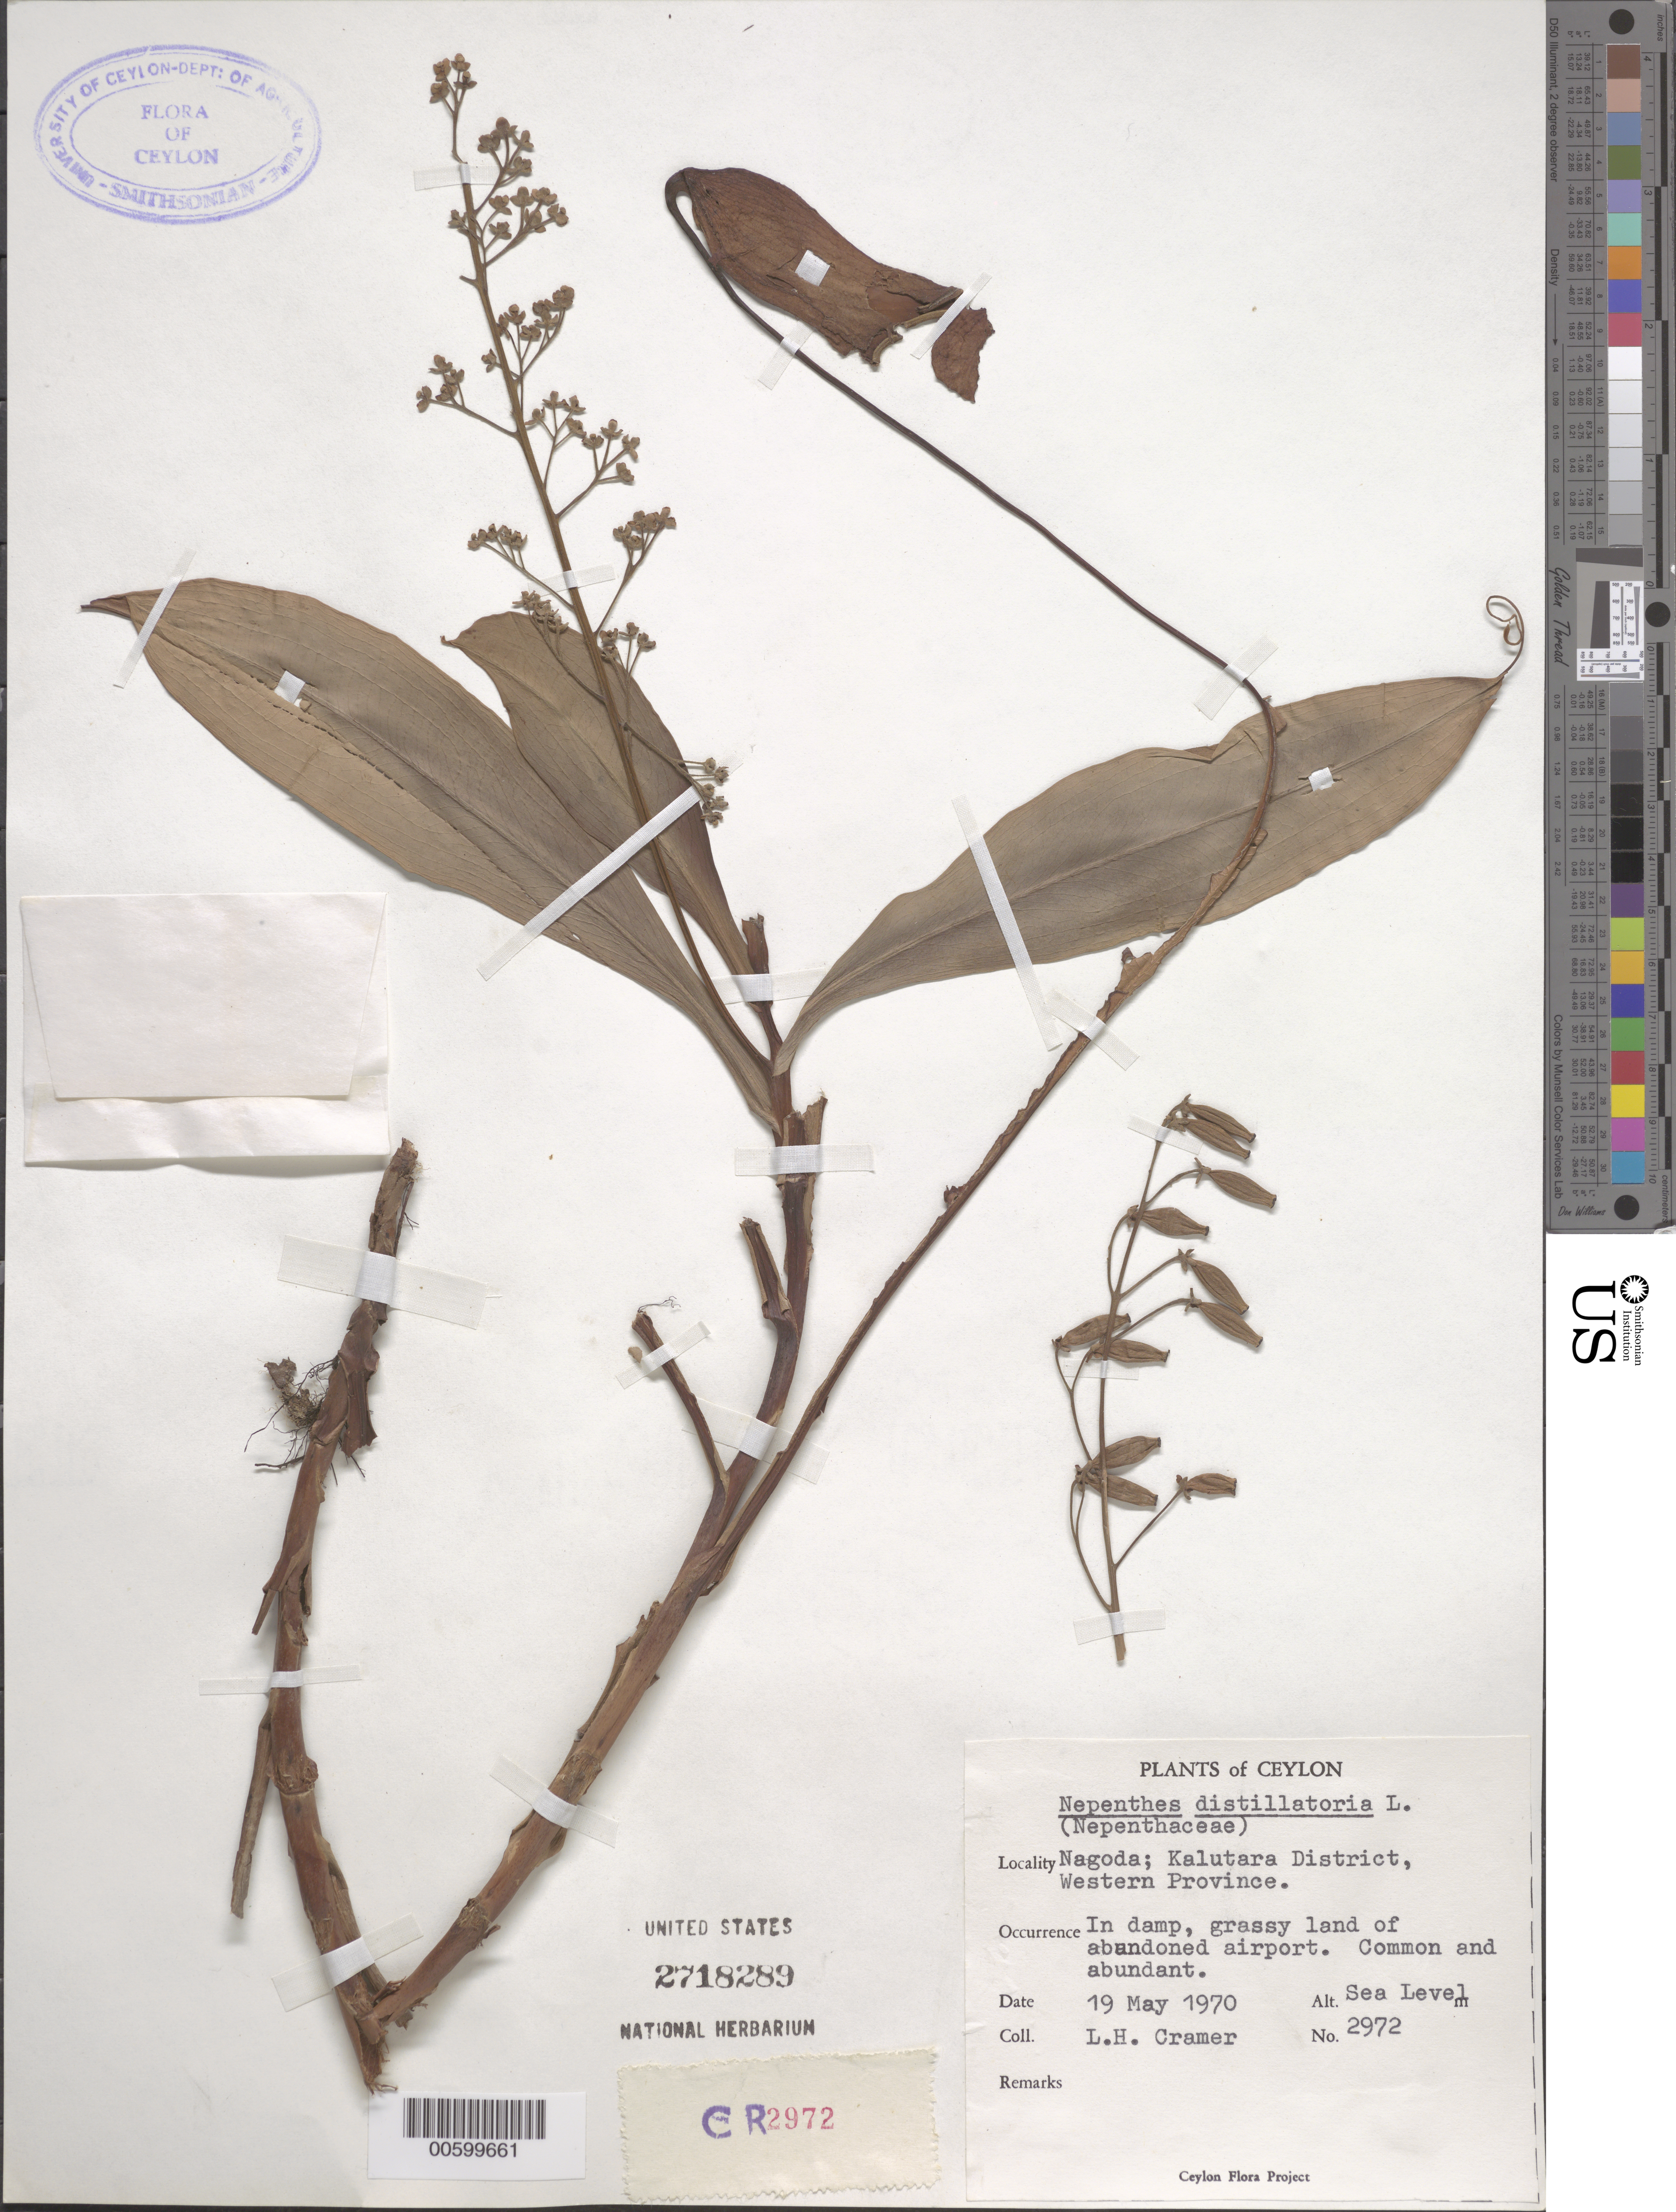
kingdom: Plantae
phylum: Tracheophyta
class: Magnoliopsida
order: Caryophyllales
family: Nepenthaceae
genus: Nepenthes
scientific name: Nepenthes distillatoria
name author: L.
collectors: L. H. Cramer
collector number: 2972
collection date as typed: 19 May 1970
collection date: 1970-05-19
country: Sri Lanka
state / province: Western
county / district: Kalutara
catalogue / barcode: US 2718289